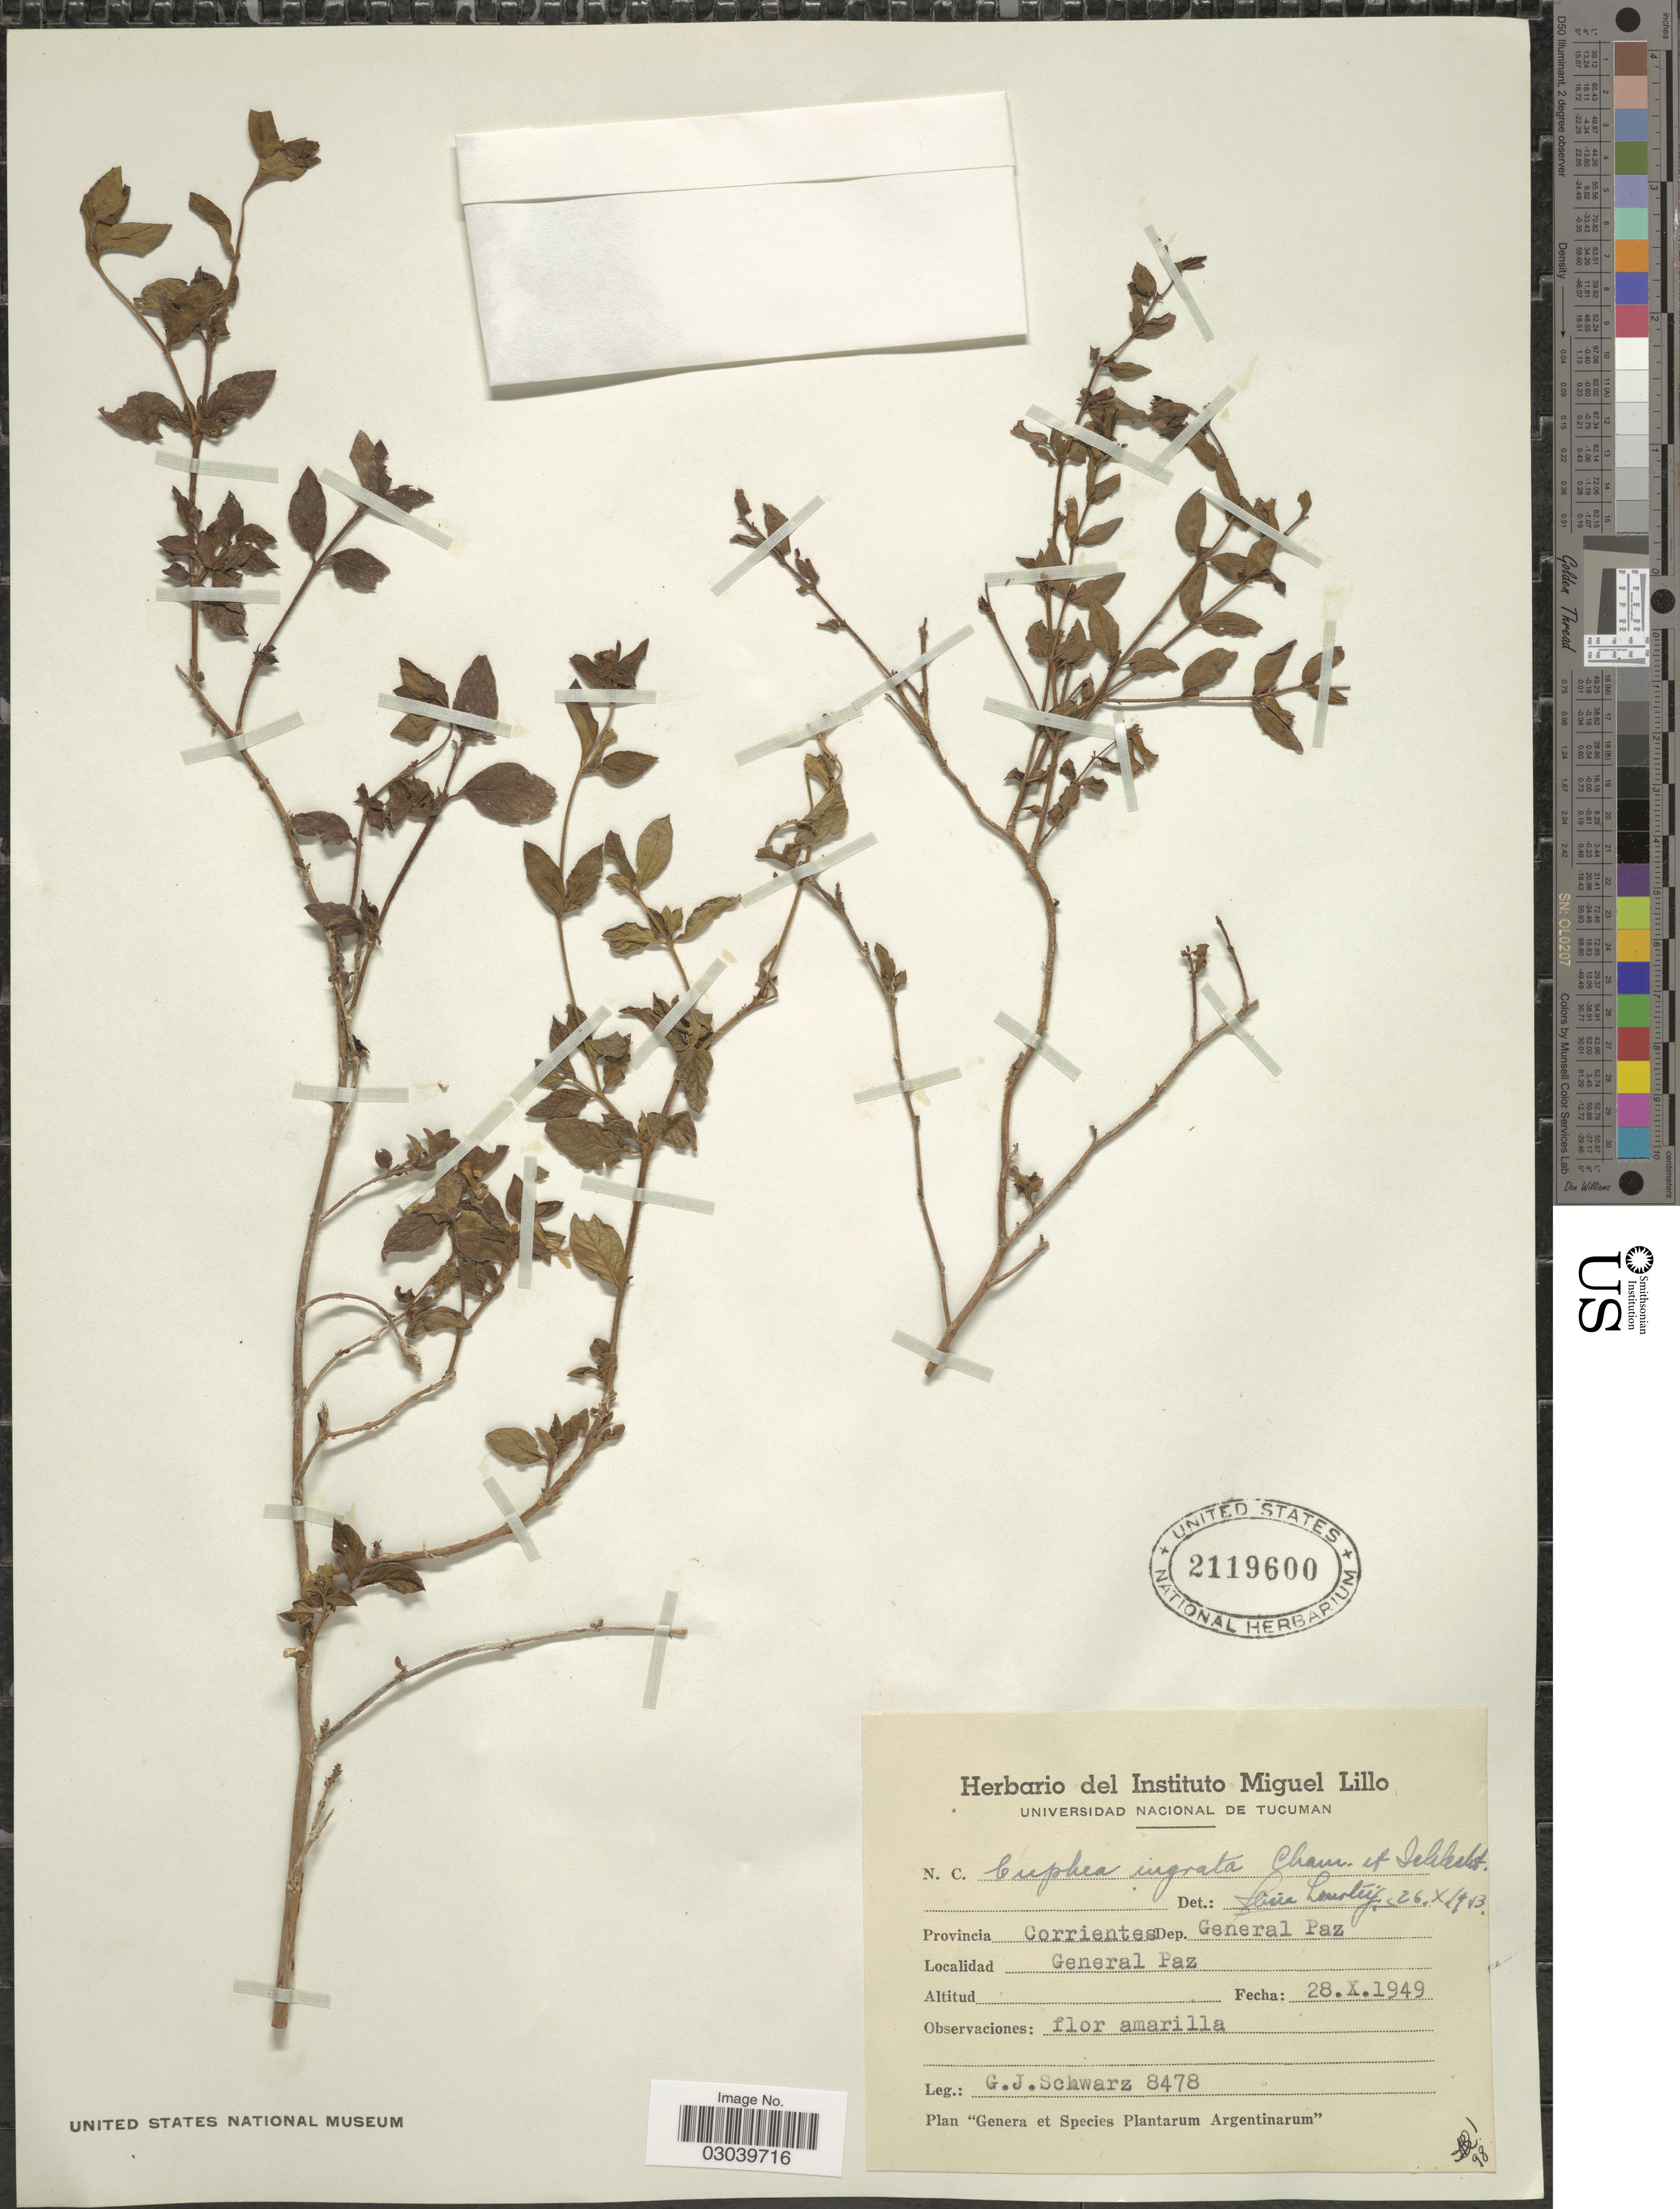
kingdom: Plantae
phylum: Tracheophyta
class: Magnoliopsida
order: Myrtales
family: Lythraceae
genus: Cuphea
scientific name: Cuphea ingrata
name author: Cham. & Schltdl.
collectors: G. J. Schwarz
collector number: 8478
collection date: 1949-10-28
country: Argentina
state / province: Corrientes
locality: Dep. General Paz. General Paz.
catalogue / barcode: US 2119600